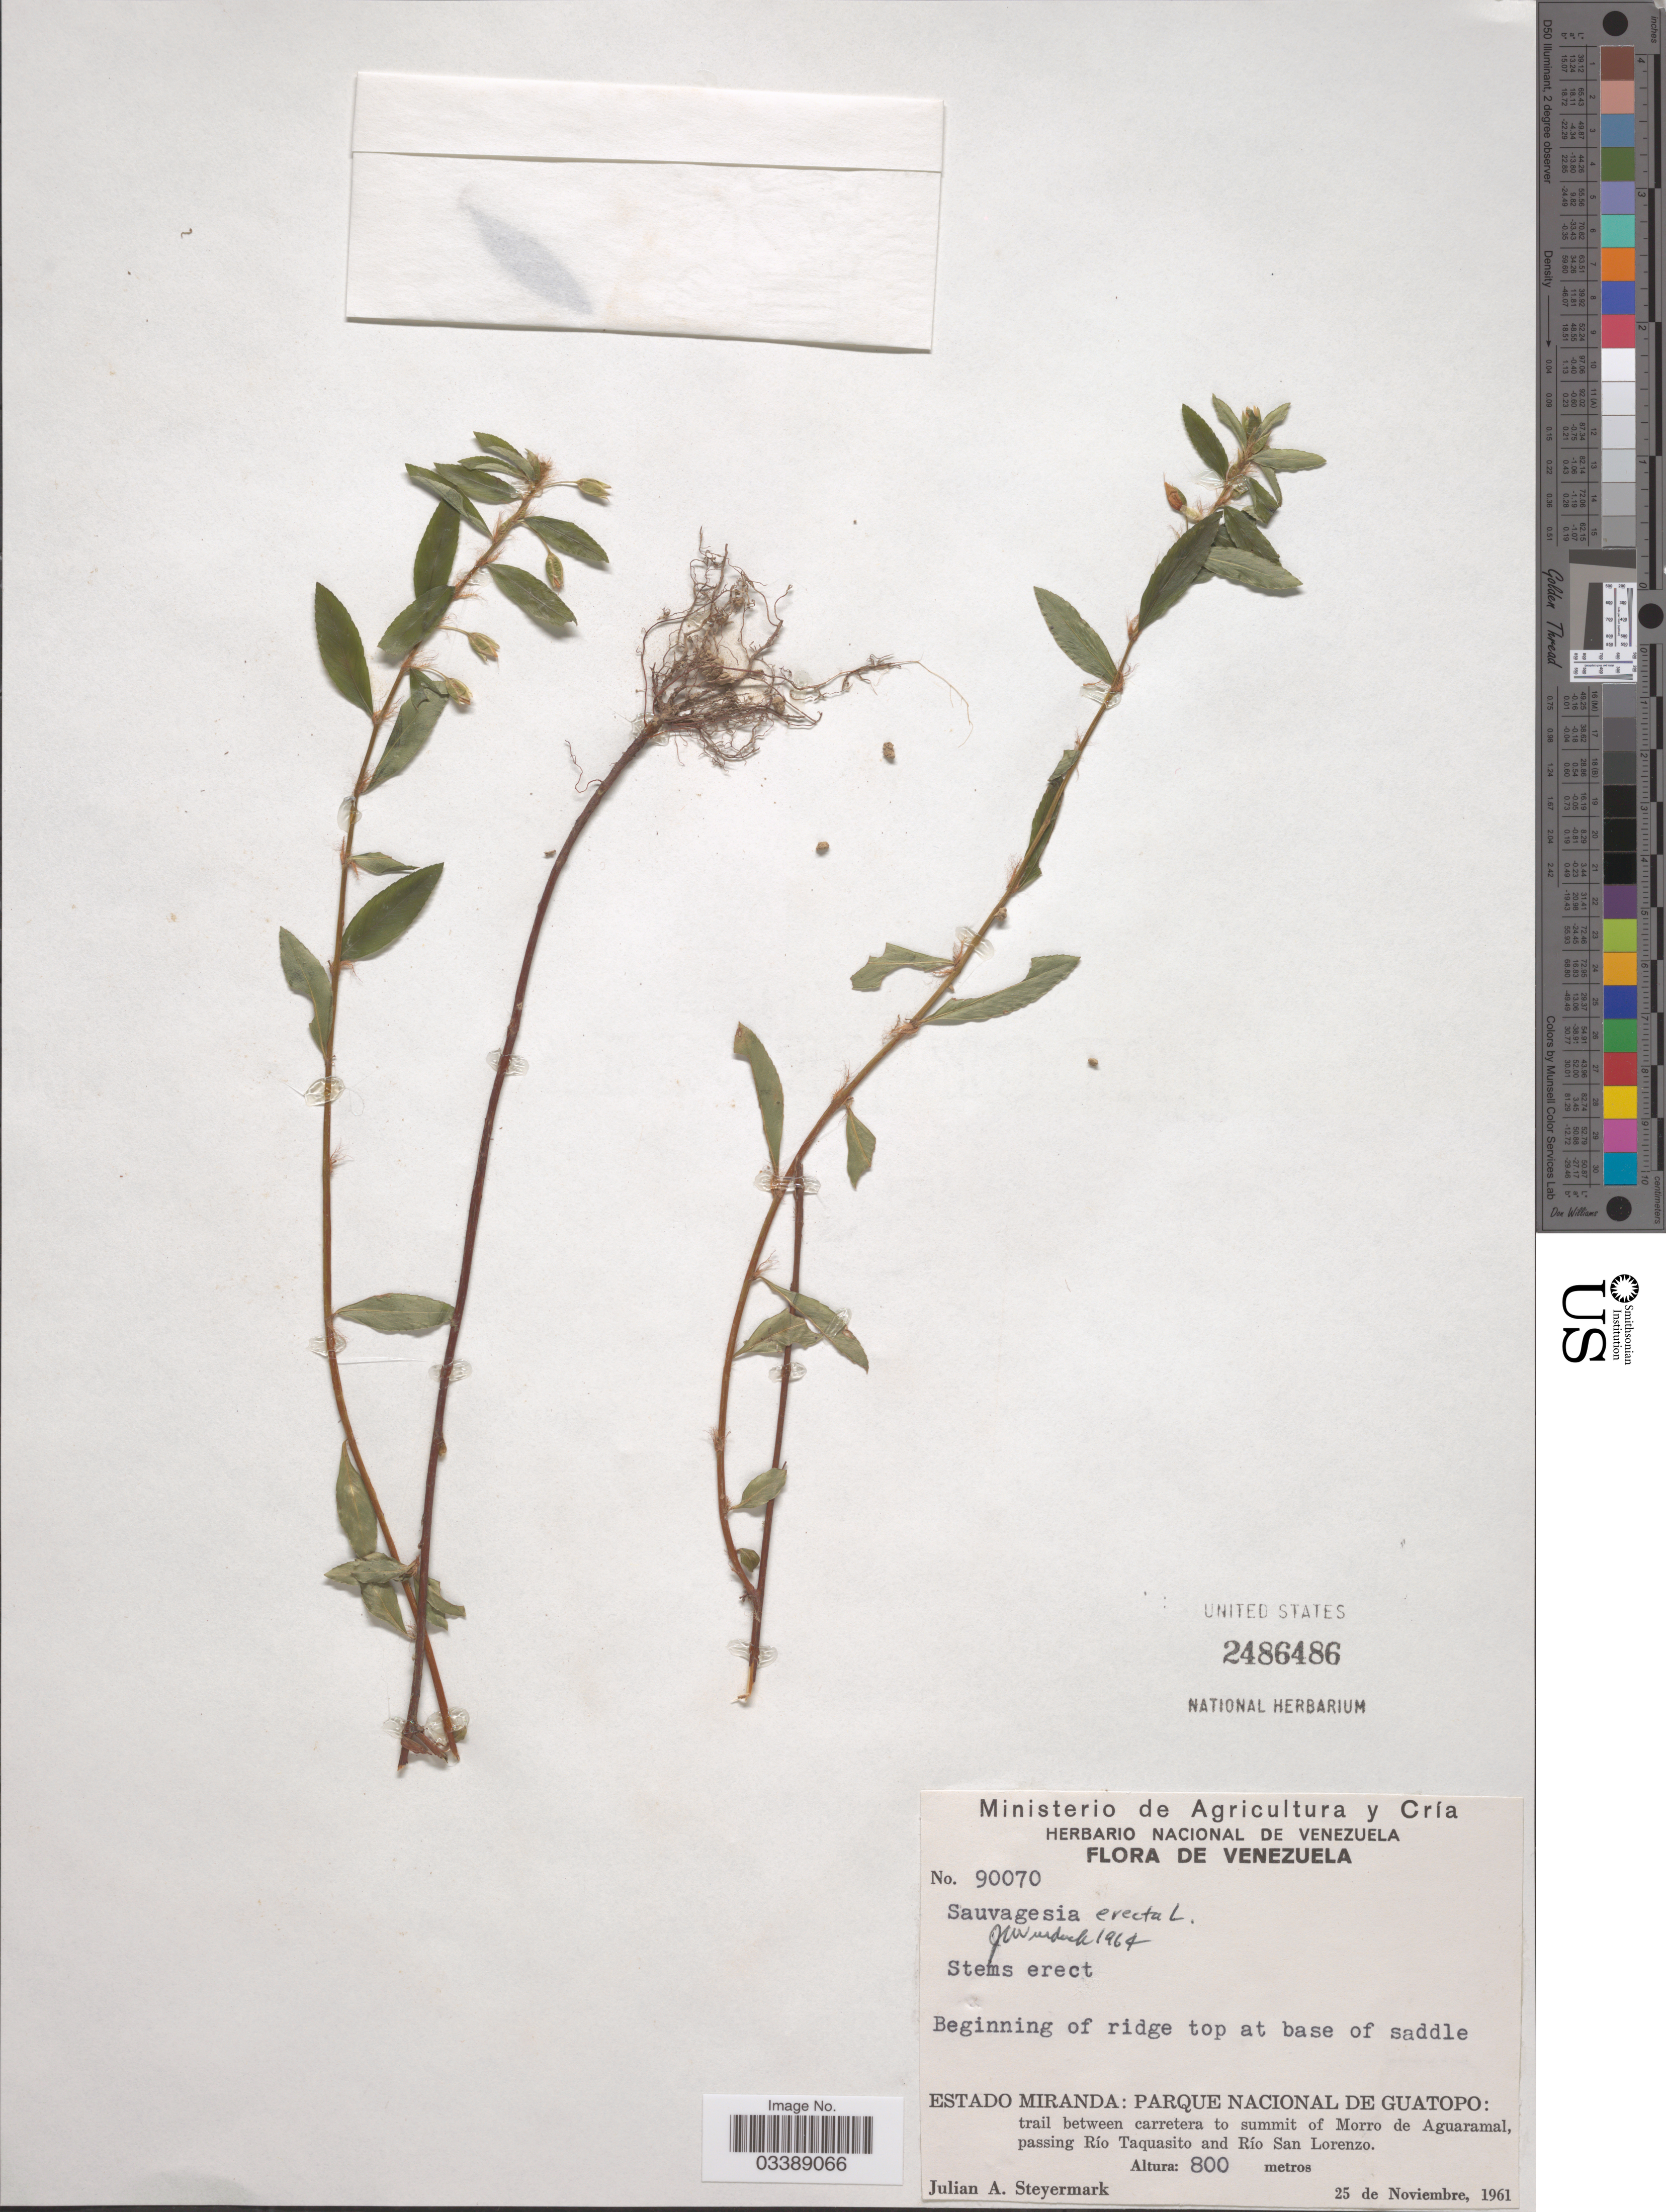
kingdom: Plantae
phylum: Tracheophyta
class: Magnoliopsida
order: Malpighiales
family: Ochnaceae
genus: Sauvagesia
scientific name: Sauvagesia erecta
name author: L.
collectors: J. Steyermark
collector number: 90070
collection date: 1961-11-25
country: Venezuela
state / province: Miranda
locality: Parque Nacional de Guatopo: trail between carretera to summit of Morro de Aguaramal, passing Río Taquasito and Río San Lorenzo.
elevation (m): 800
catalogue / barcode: US 2486486